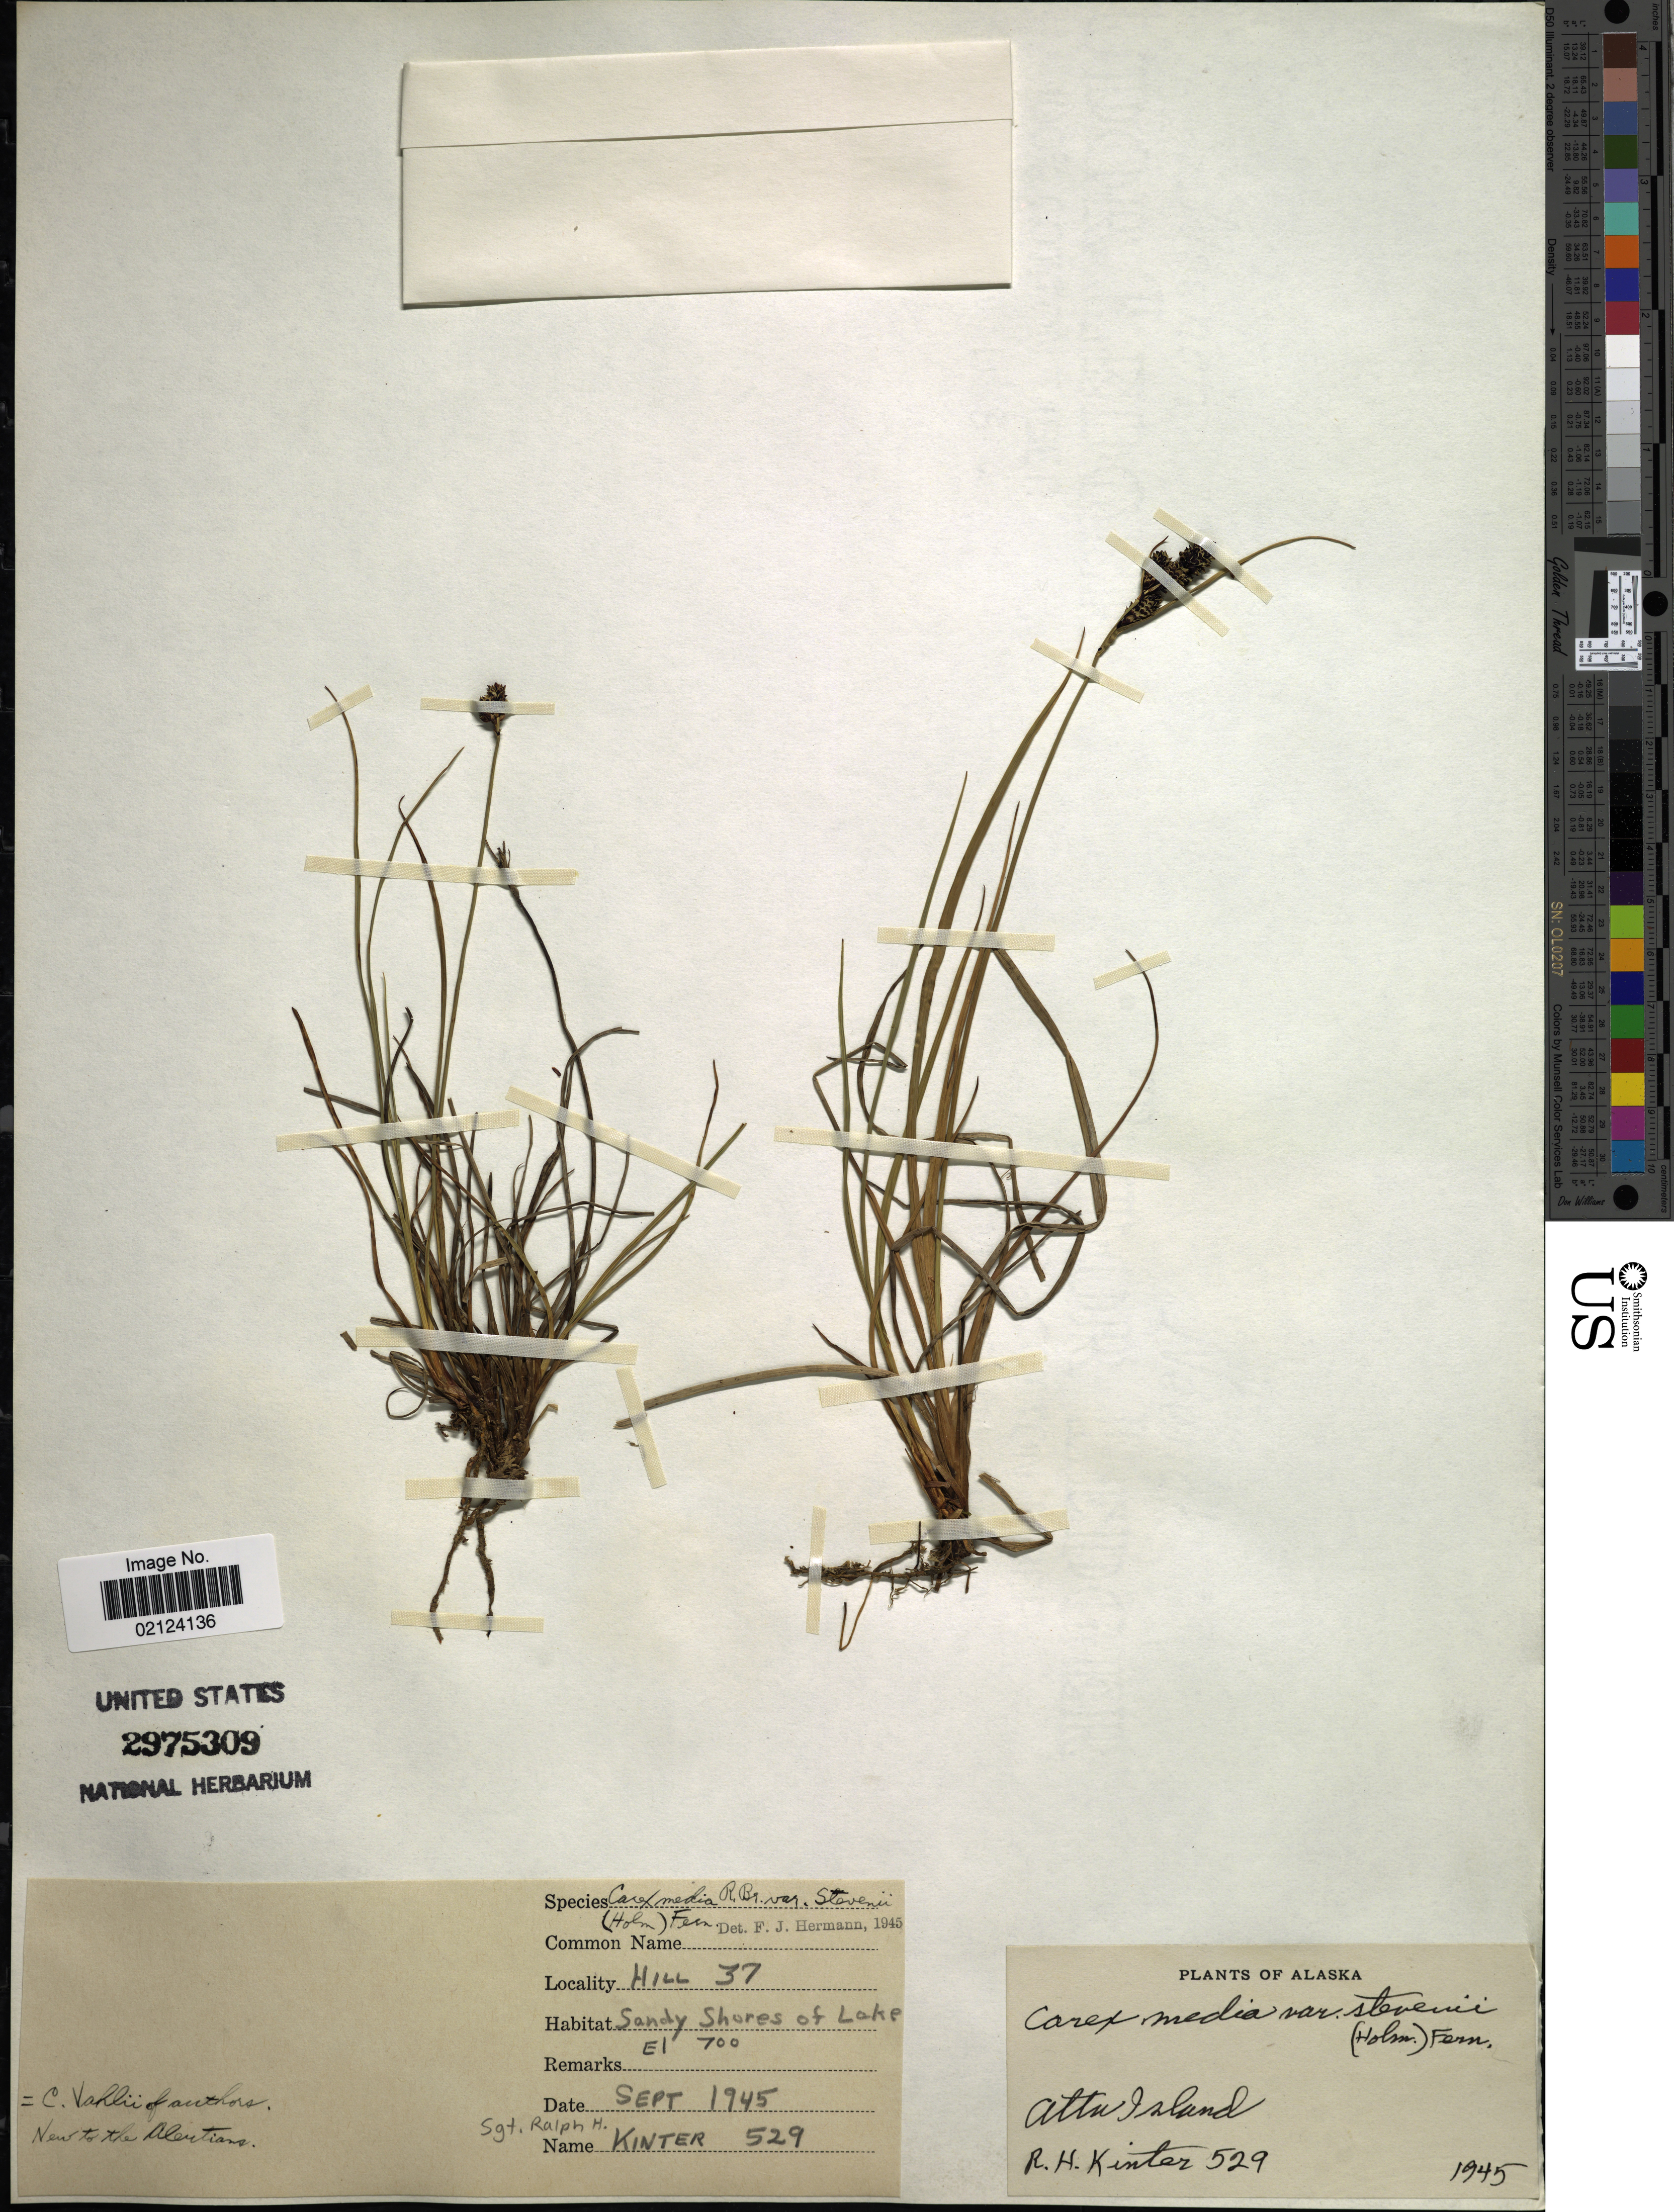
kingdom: Plantae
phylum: Tracheophyta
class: Liliopsida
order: Poales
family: Cyperaceae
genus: Carex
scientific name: Carex media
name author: R. Br.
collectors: R. Kinter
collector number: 529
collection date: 1945-09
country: United States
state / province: Alaska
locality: Hill 37. Attu Island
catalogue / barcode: US 2975309